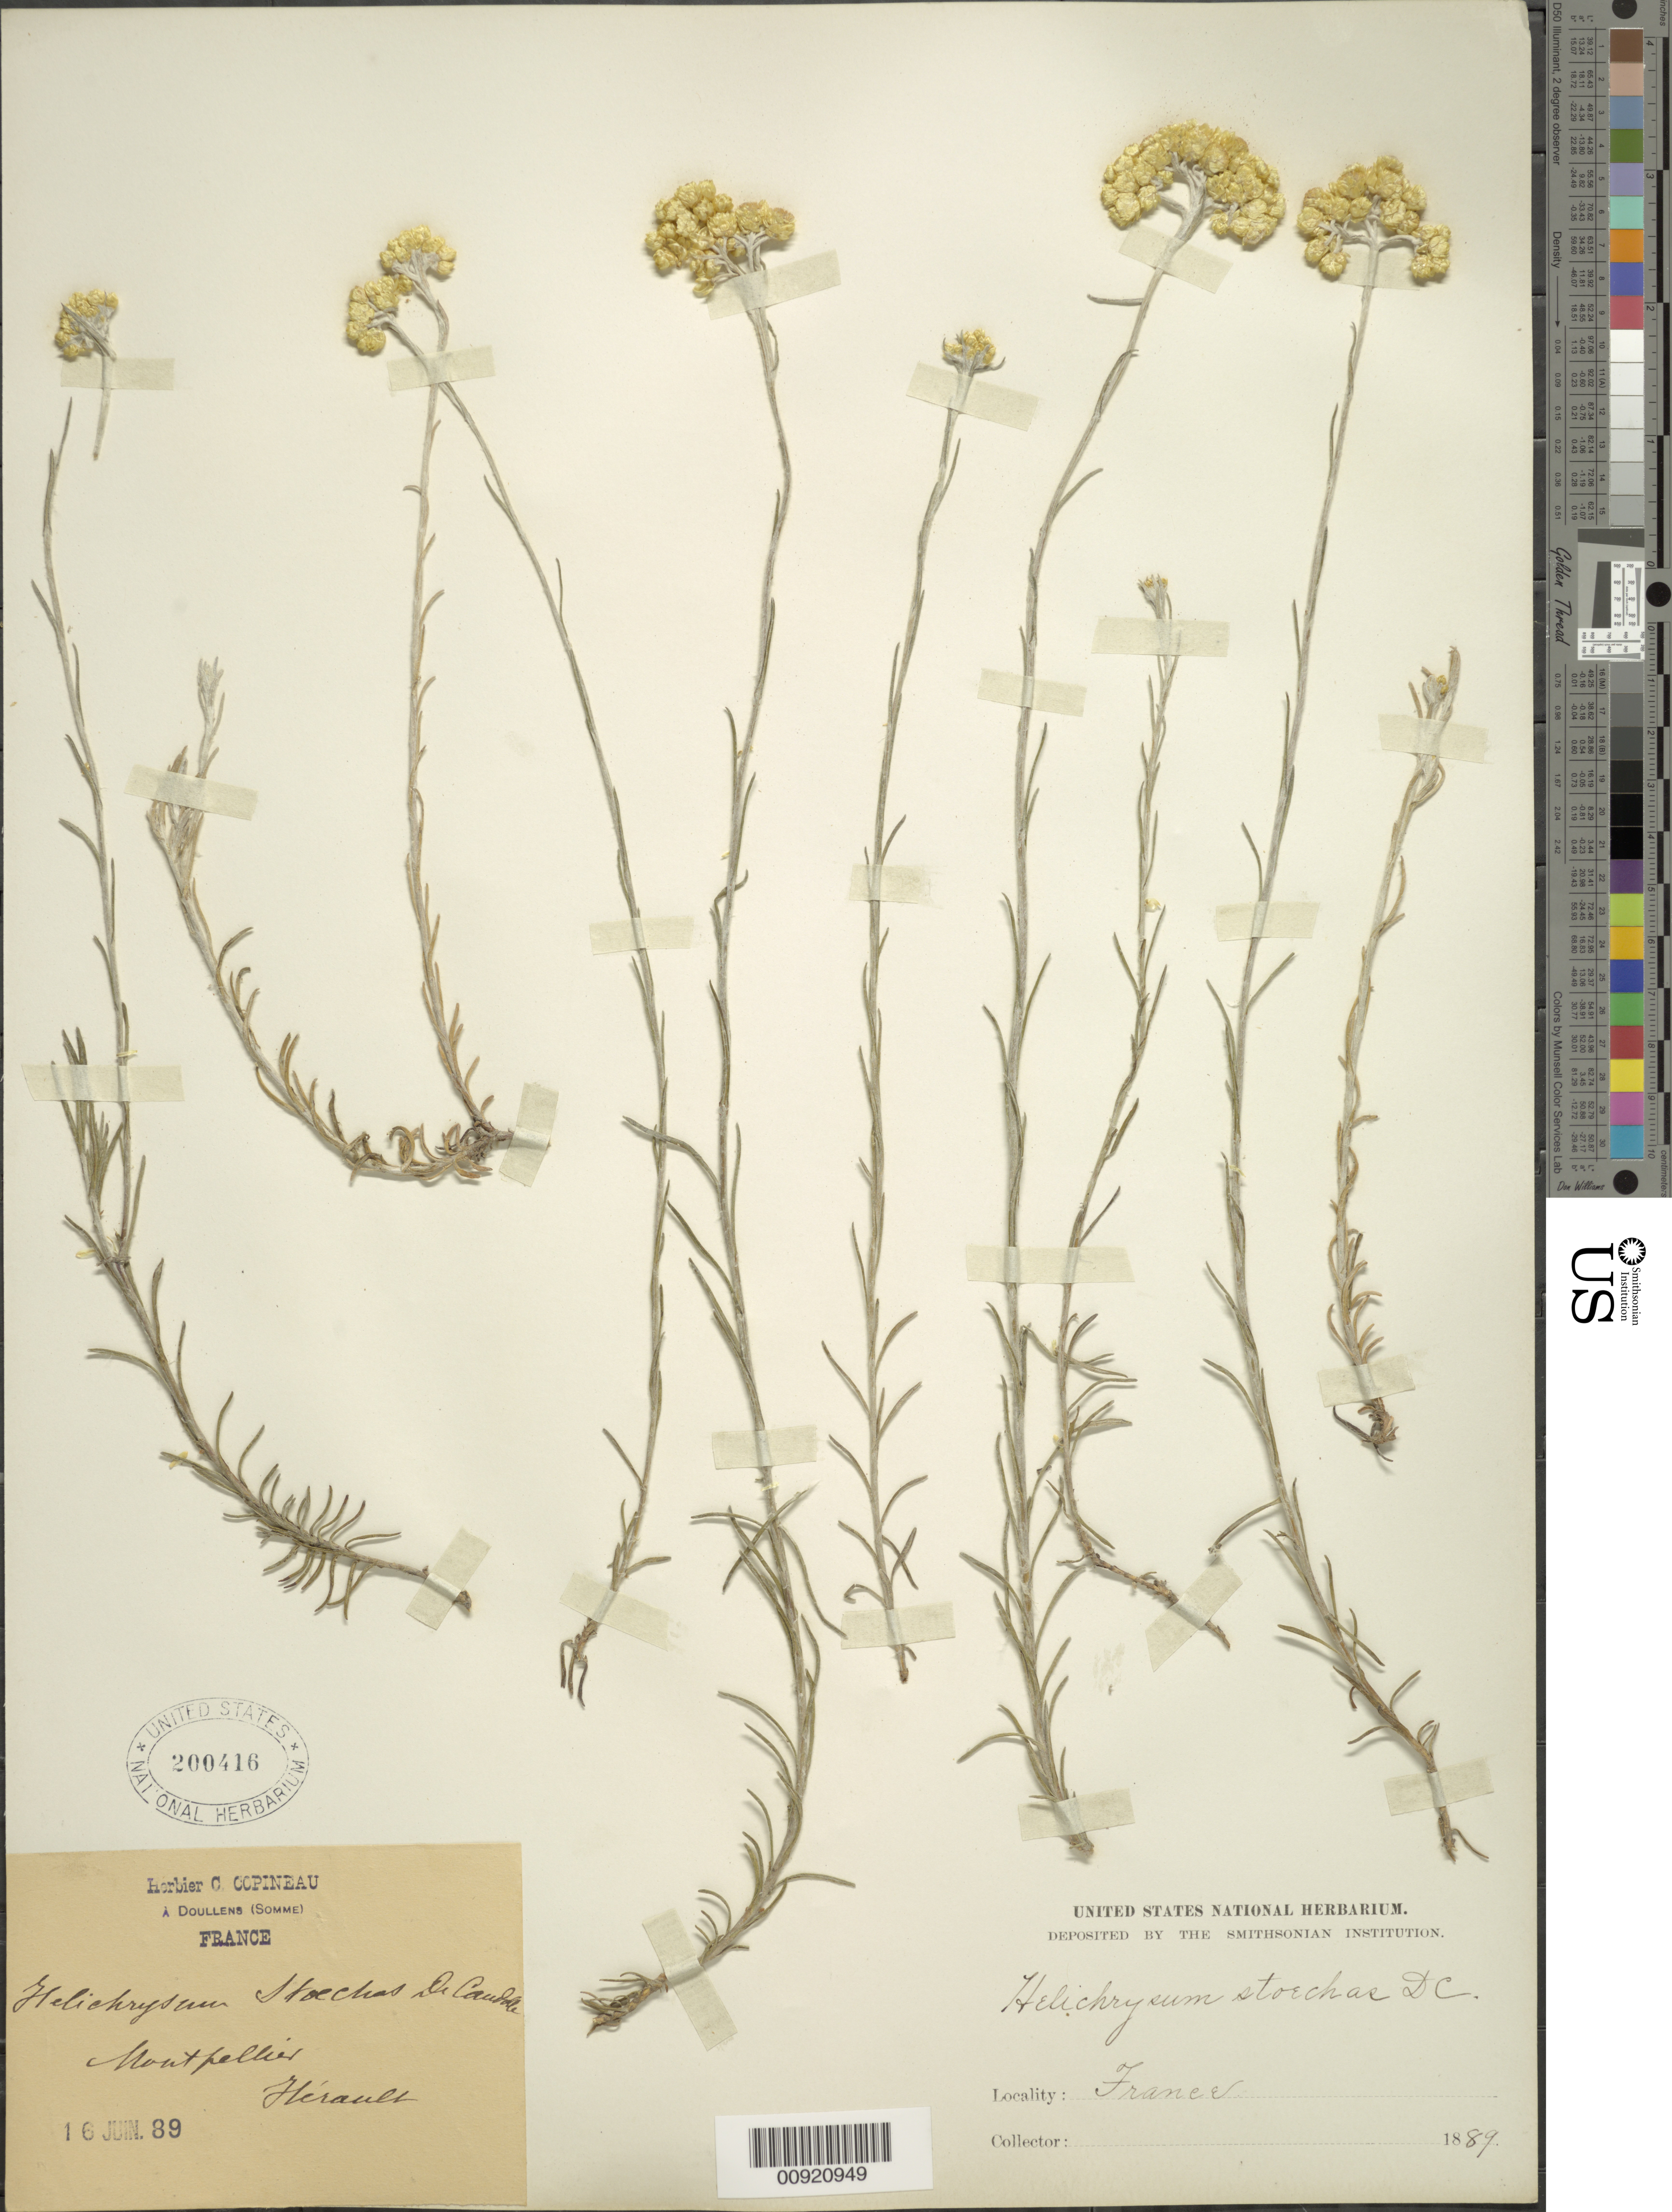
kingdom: Plantae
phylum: Tracheophyta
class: Magnoliopsida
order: Asterales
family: Asteraceae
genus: Helichrysum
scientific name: Helichrysum stoechas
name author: DC.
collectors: C. Copineau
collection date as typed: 16 Jun 1889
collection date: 1889-06-16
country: France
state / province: Occitanie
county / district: Herault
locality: Montpellier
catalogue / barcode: US 200416